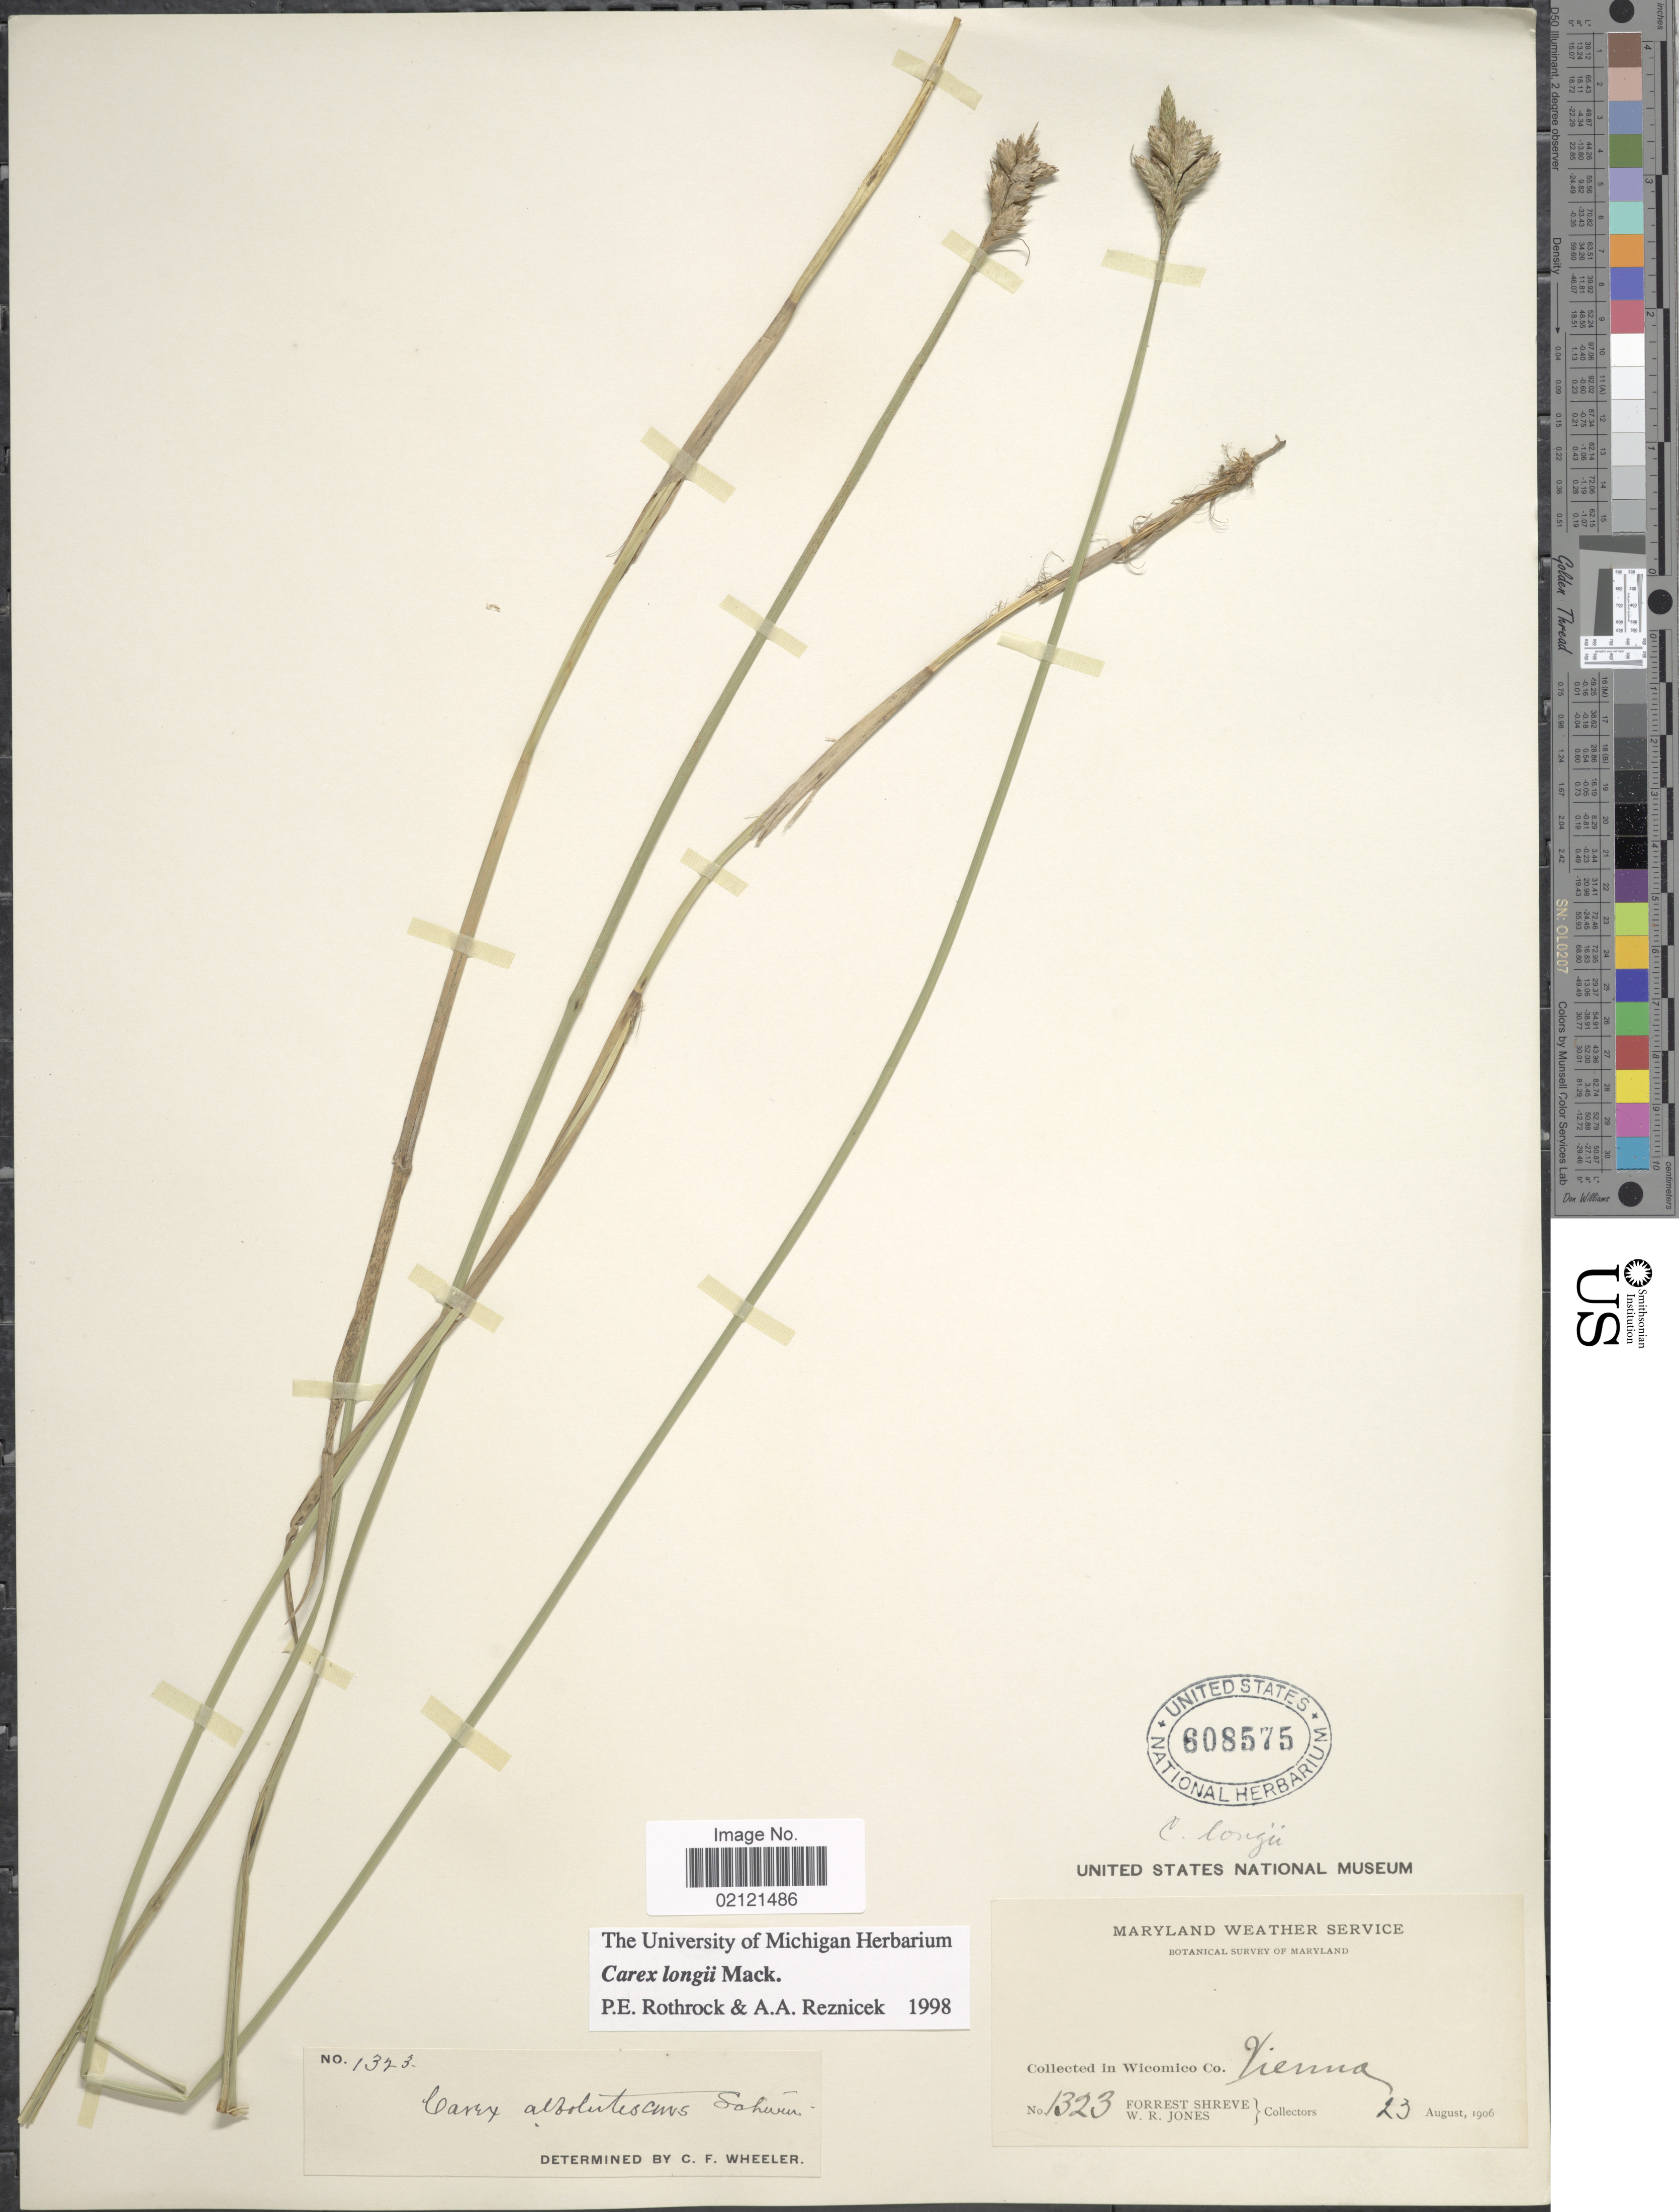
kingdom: Plantae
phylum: Tracheophyta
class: Liliopsida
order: Poales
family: Cyperaceae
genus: Carex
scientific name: Carex longii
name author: Mack.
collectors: F. Shreve & W. R. Jones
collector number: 1323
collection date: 1906-08-23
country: United States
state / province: Maryland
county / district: Wicomico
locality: Wicomico Co., Vienna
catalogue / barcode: US 608575